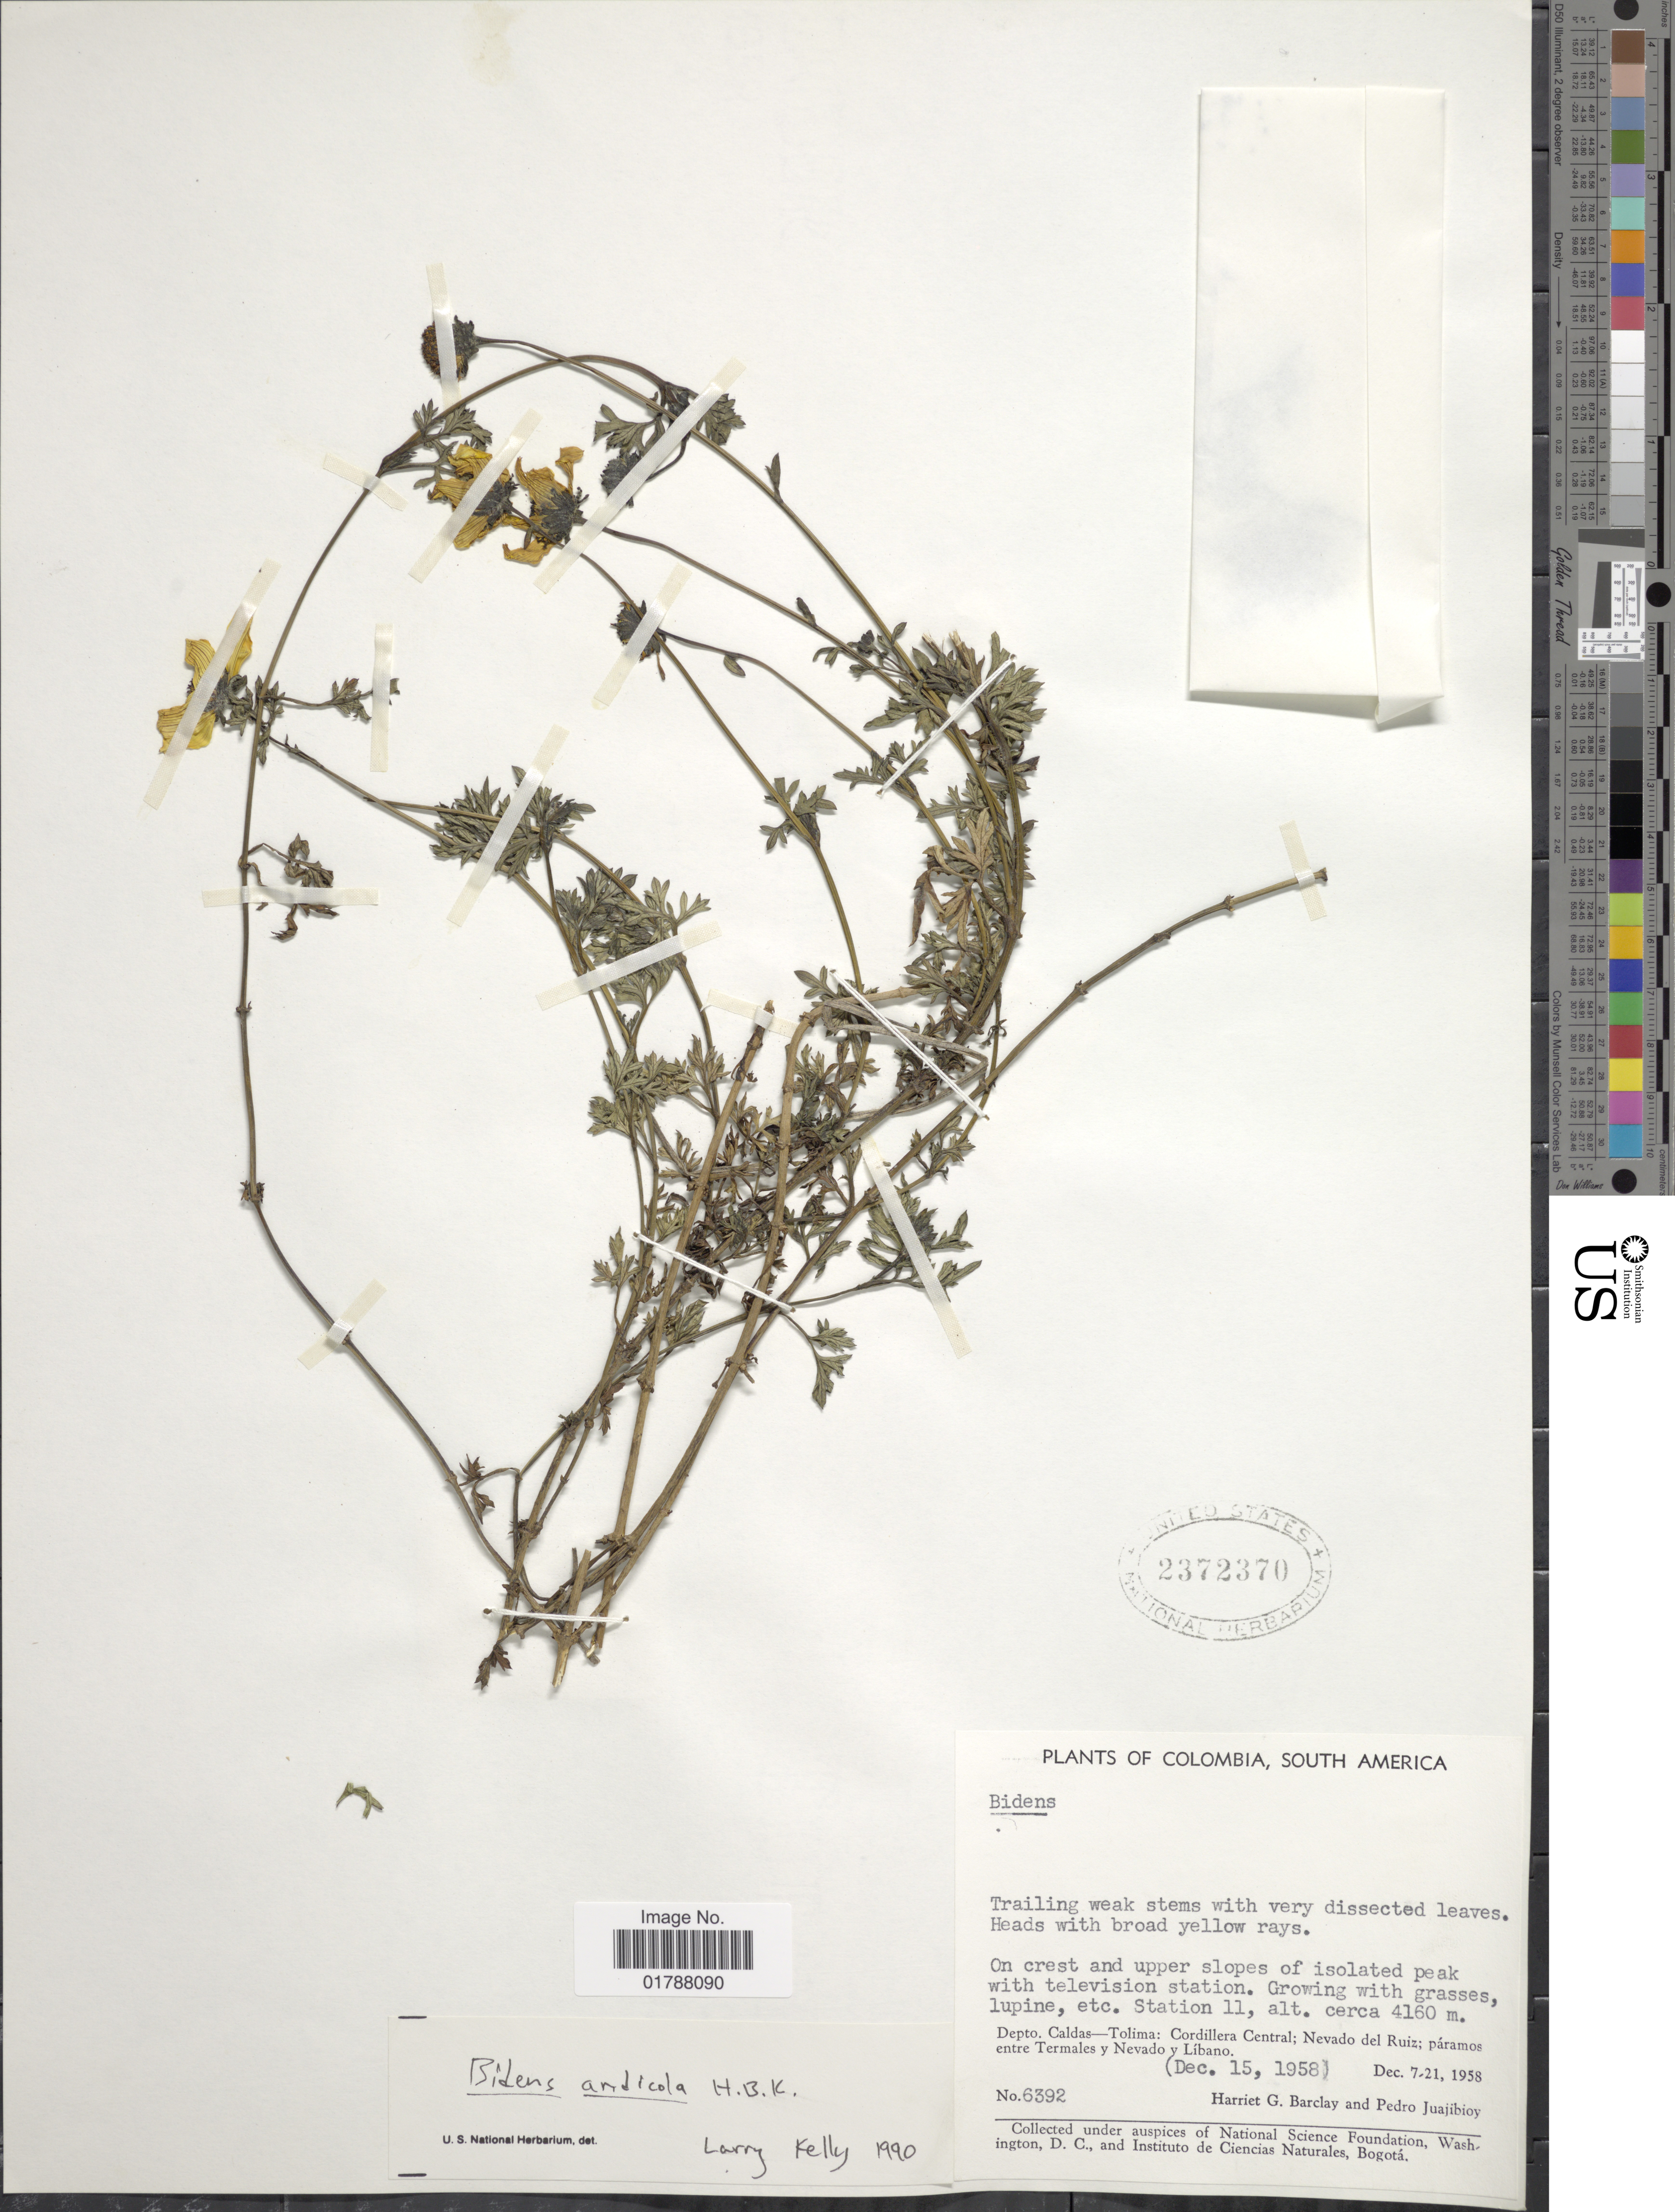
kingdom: Plantae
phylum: Tracheophyta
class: Magnoliopsida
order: Asterales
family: Asteraceae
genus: Bidens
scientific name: Bidens andicola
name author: Kunth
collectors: H. G. Barclay & P. Juajibioy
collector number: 6392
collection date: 1958-12-07/1958-12-21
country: Colombia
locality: Depto. Caldas-Tolima: Cordillera Central; Nevado del Ruiz; paramos entree Termales y Nevado y Libano, Station 11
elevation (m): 4160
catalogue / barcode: US 2372370